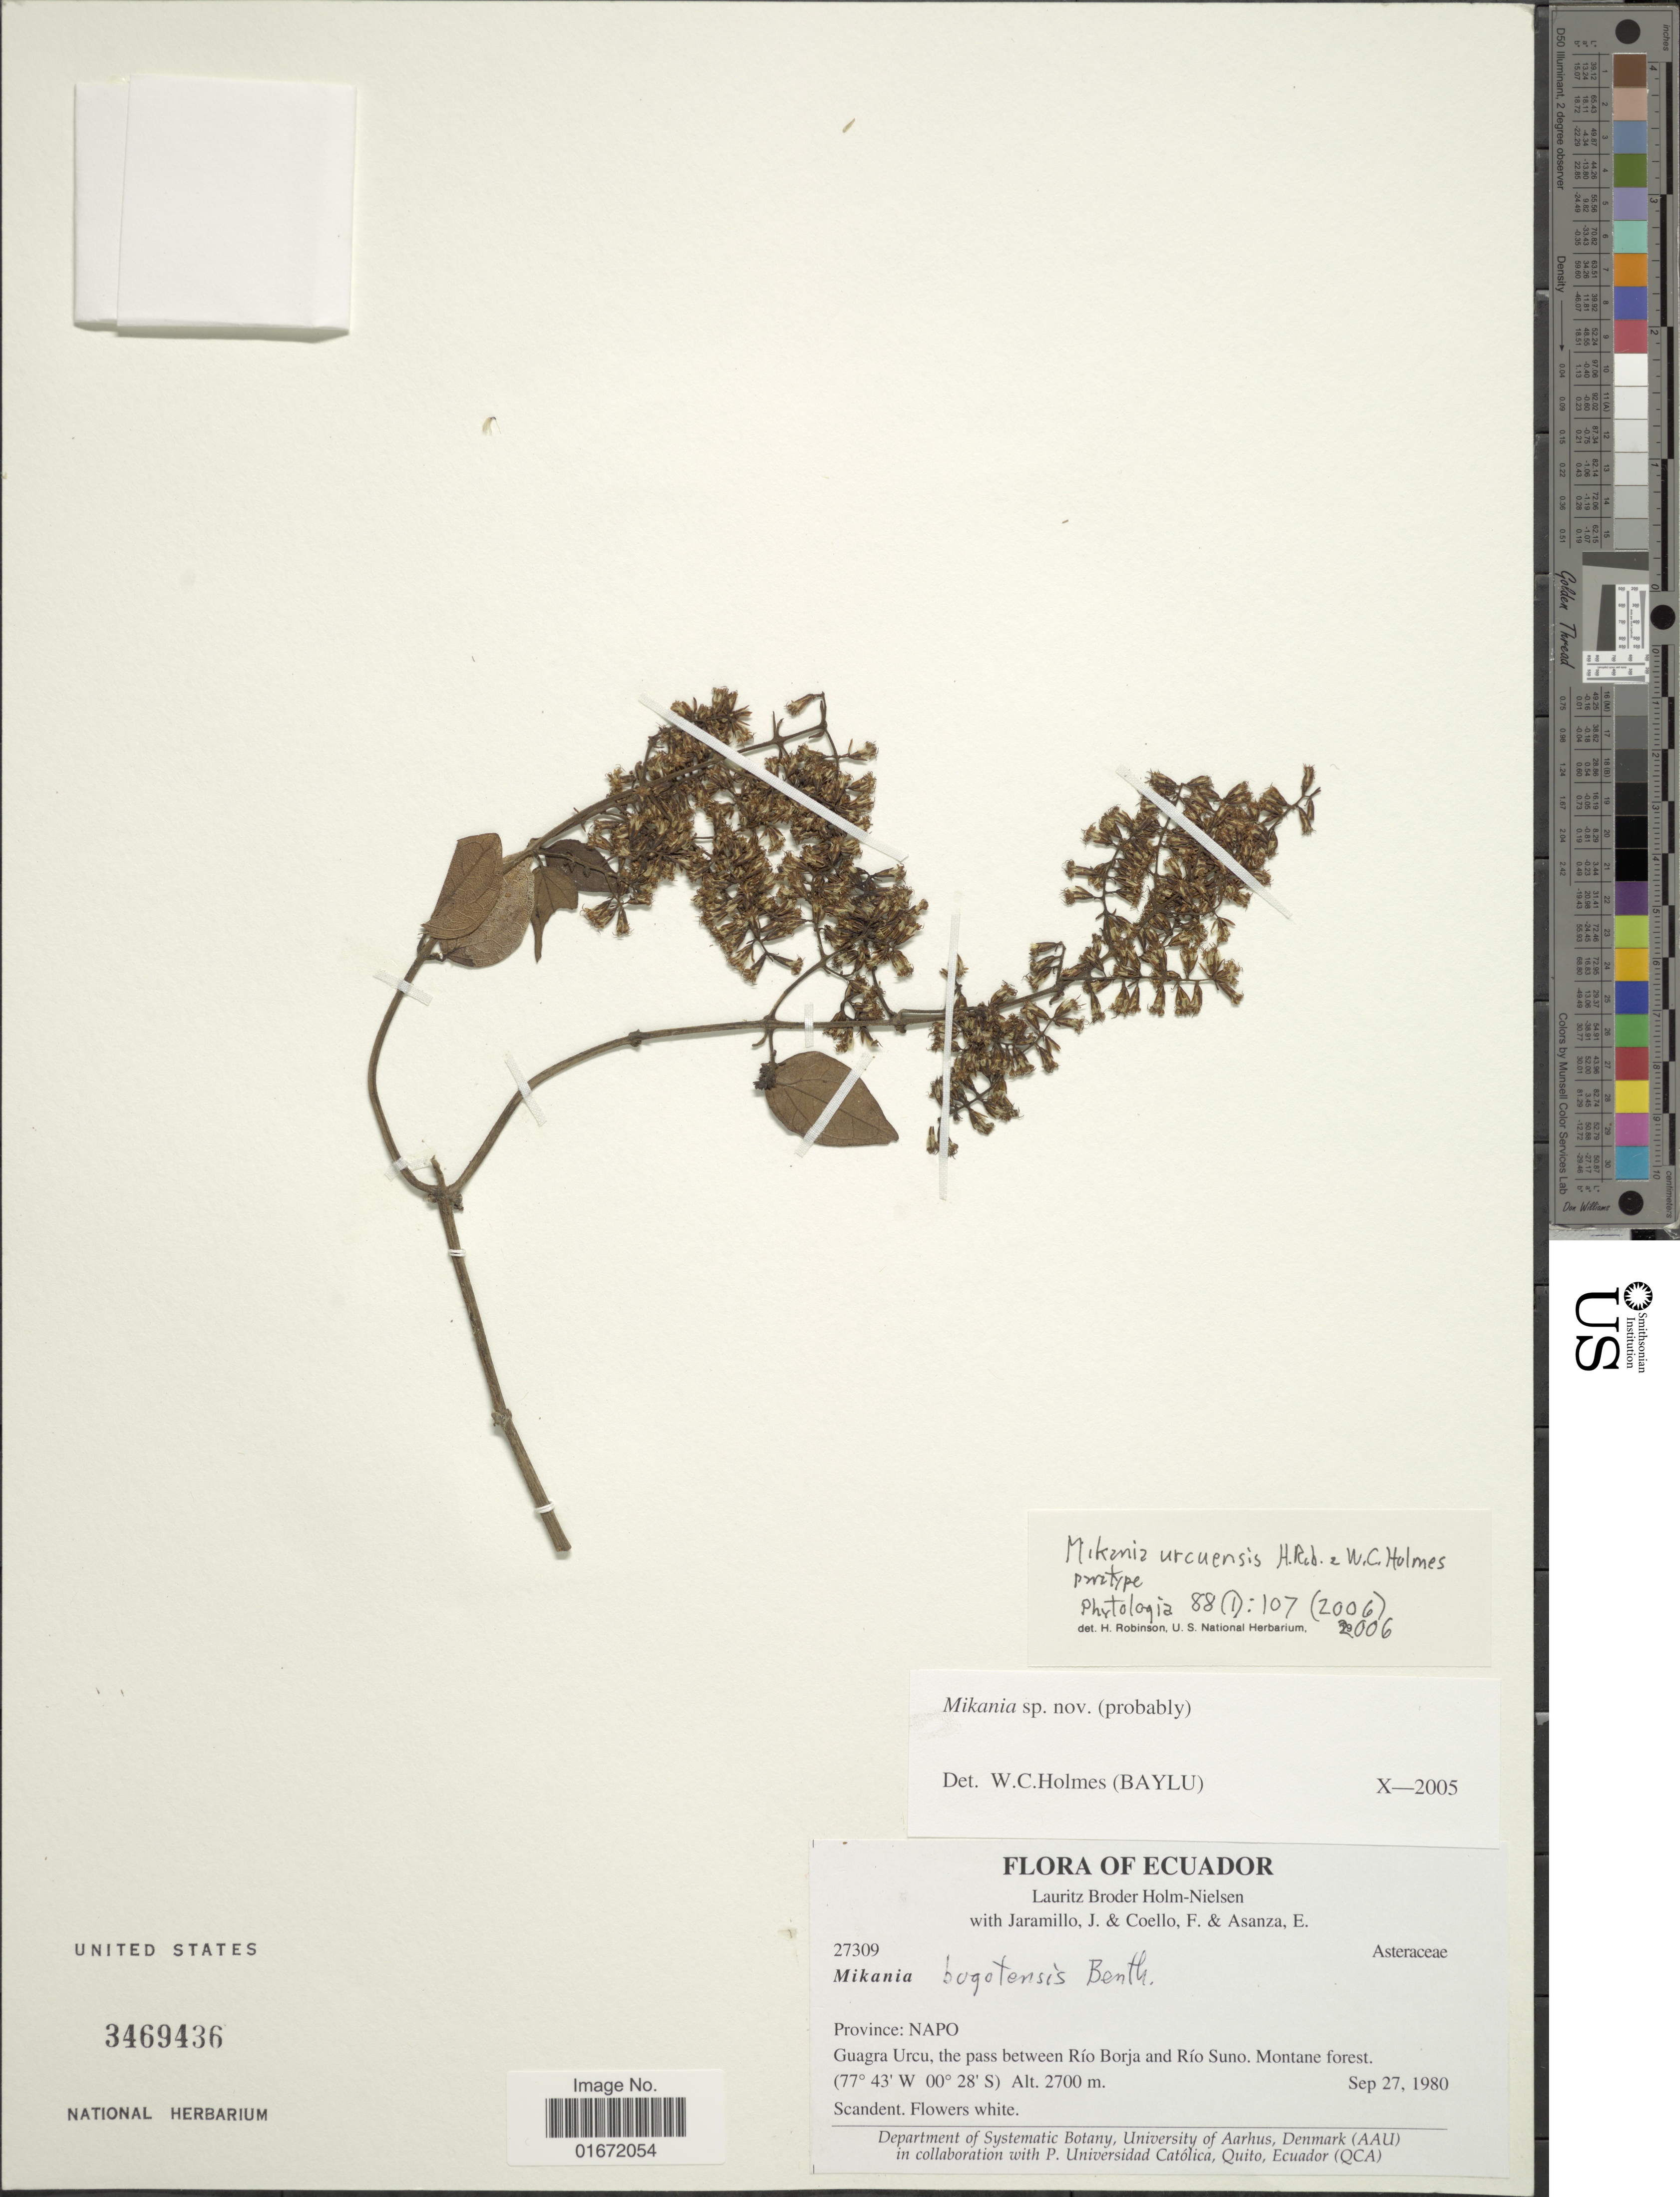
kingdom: Plantae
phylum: Tracheophyta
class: Magnoliopsida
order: Asterales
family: Asteraceae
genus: Mikania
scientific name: Mikania urcuensis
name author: H. Rob. & W.C. Holmes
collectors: L. B. Holm-Nielsen, J. Jaramillo, F. Coello & E. Asanza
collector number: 27309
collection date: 1980-09-27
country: Ecuador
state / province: Napo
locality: Province: Napo. Guagra Urcu, the pass between Rio Borja and Rio Suno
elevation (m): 2700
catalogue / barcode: US 3469436